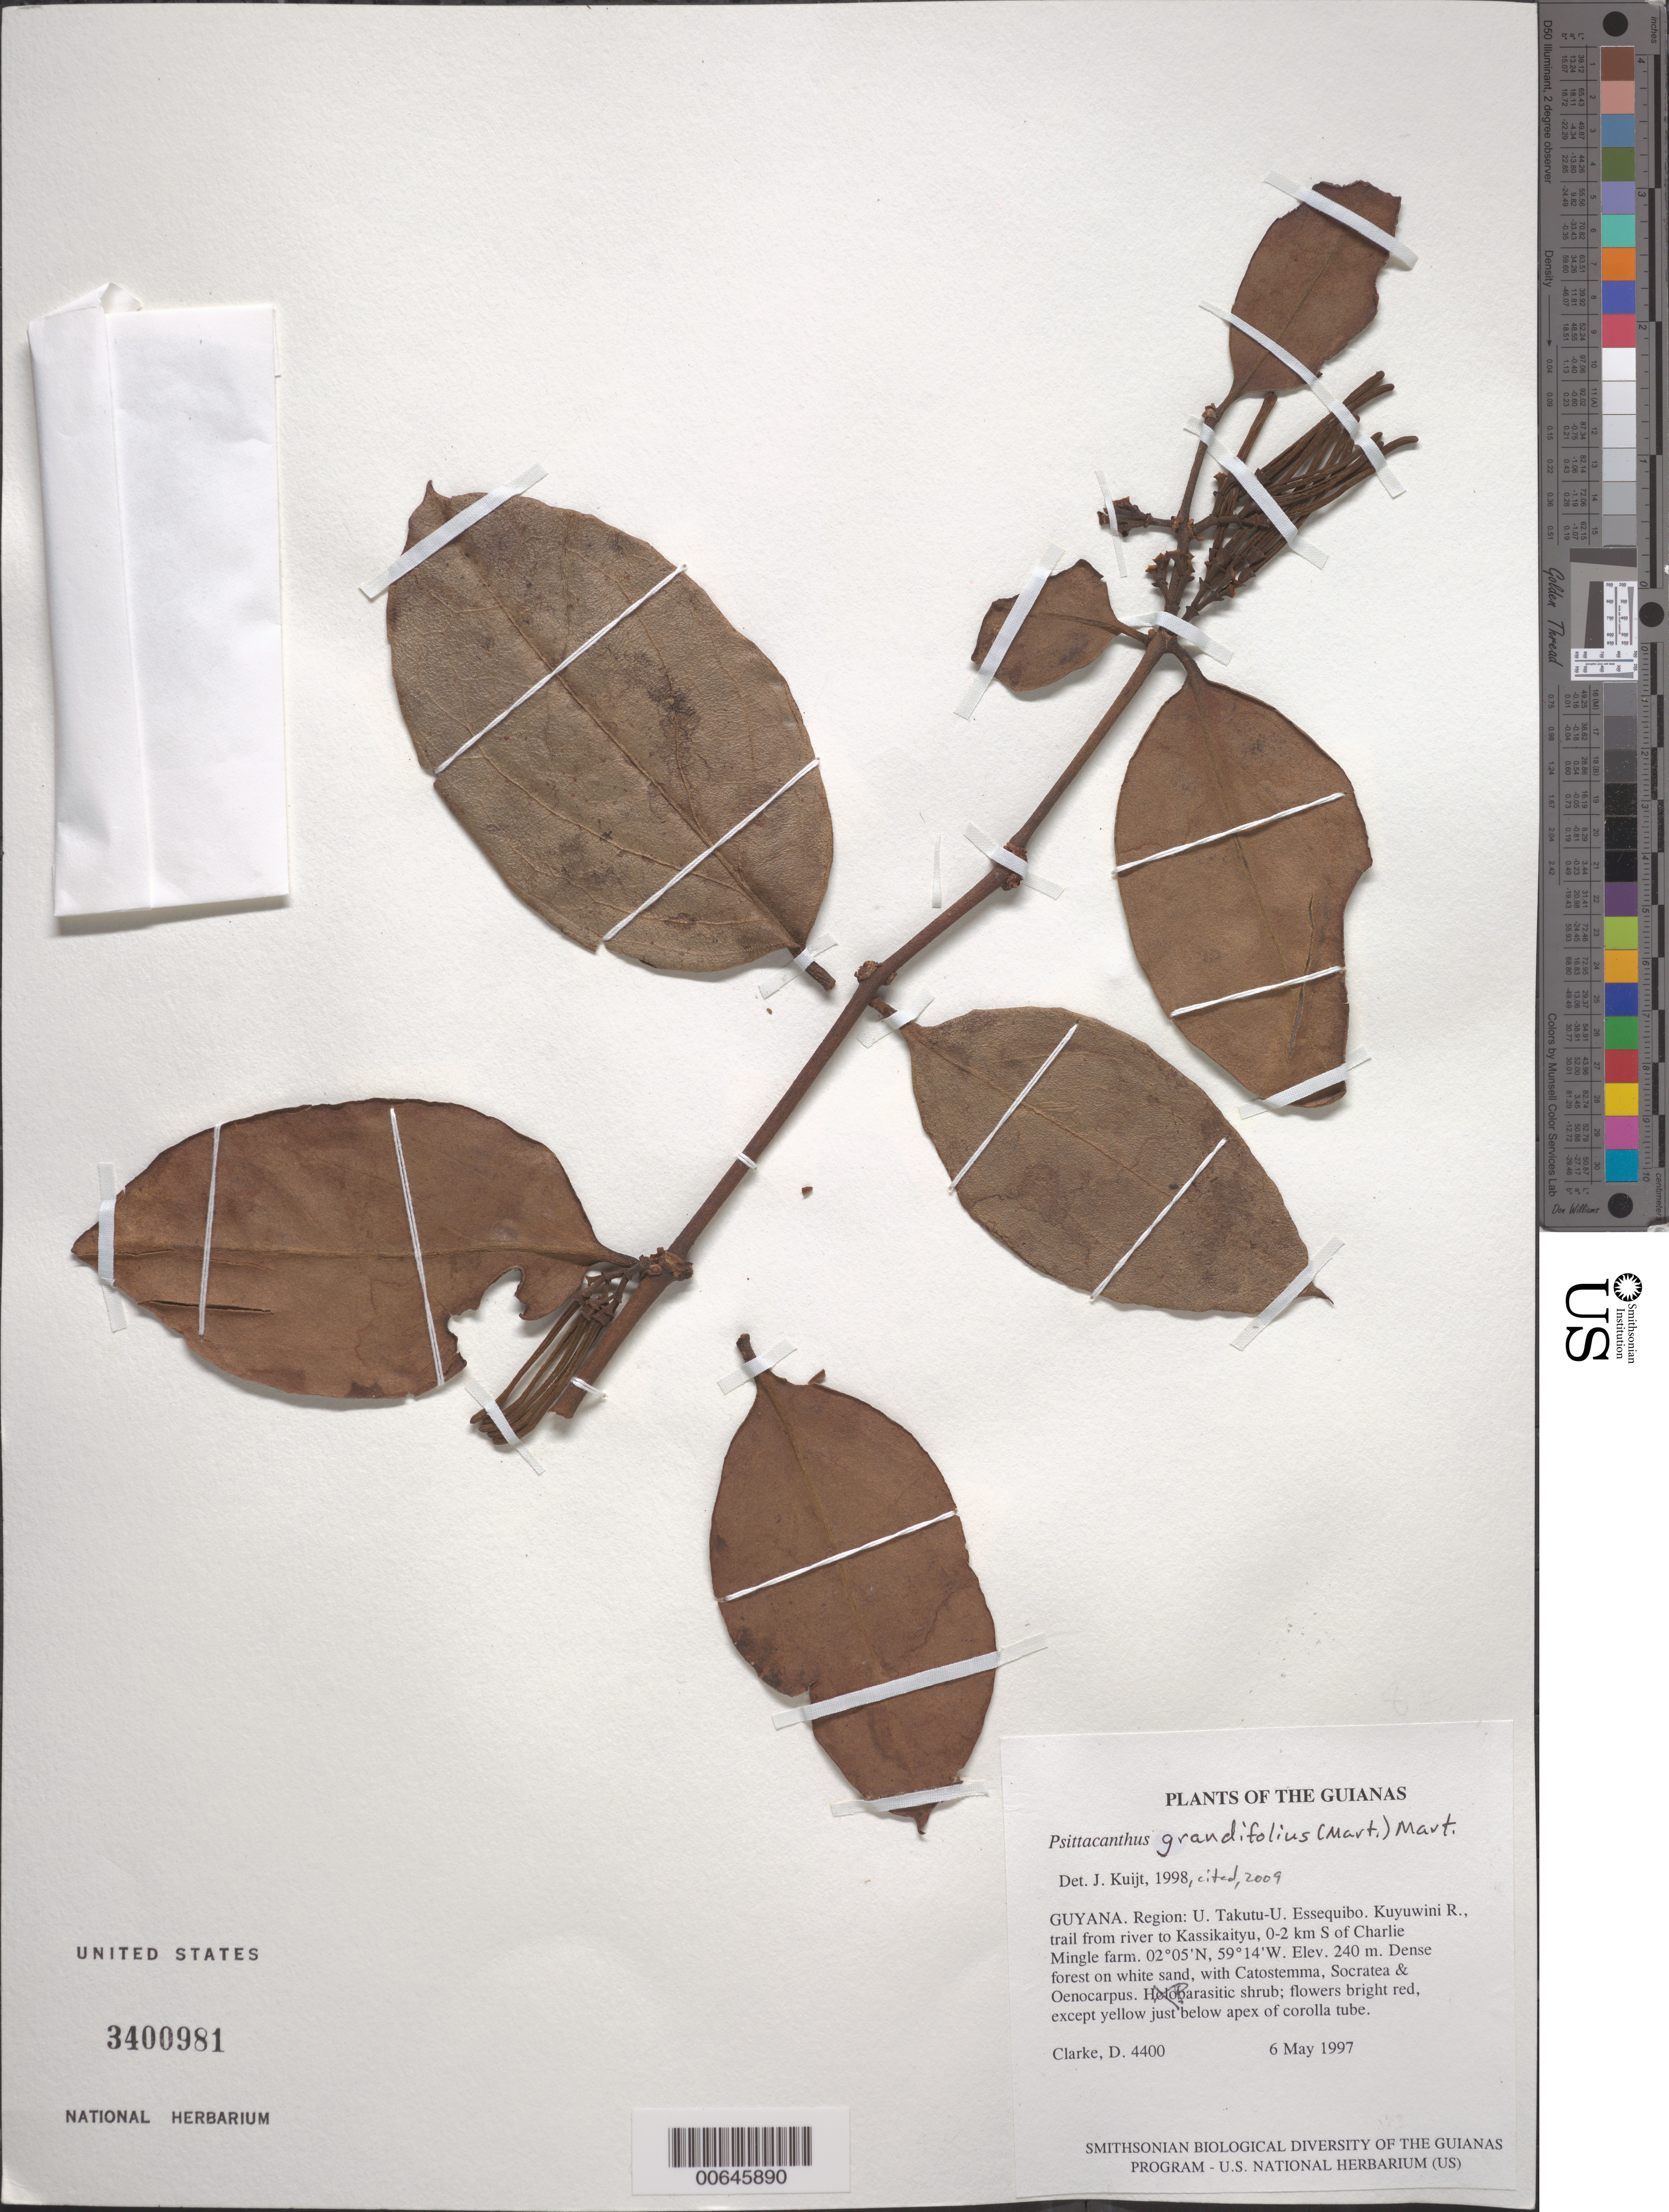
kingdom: Plantae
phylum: Tracheophyta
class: Magnoliopsida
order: Santalales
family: Loranthaceae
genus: Psittacanthus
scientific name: Psittacanthus grandifolius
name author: (Mart.) Mart.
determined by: Kuijt, Job, (CANADA)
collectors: H. D. Clarke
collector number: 4400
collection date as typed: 6 May 1997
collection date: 1997-05-06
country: Guyana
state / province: U. Takutu-U. Essequibo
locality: Kuyuwini R., trail from river to Kassikaityu, 0-2 km S of Charlie Mingle farm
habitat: Dense forest on white sand, with Catostemma, Socratea & Oenocarpus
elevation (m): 240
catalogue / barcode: US 3400981